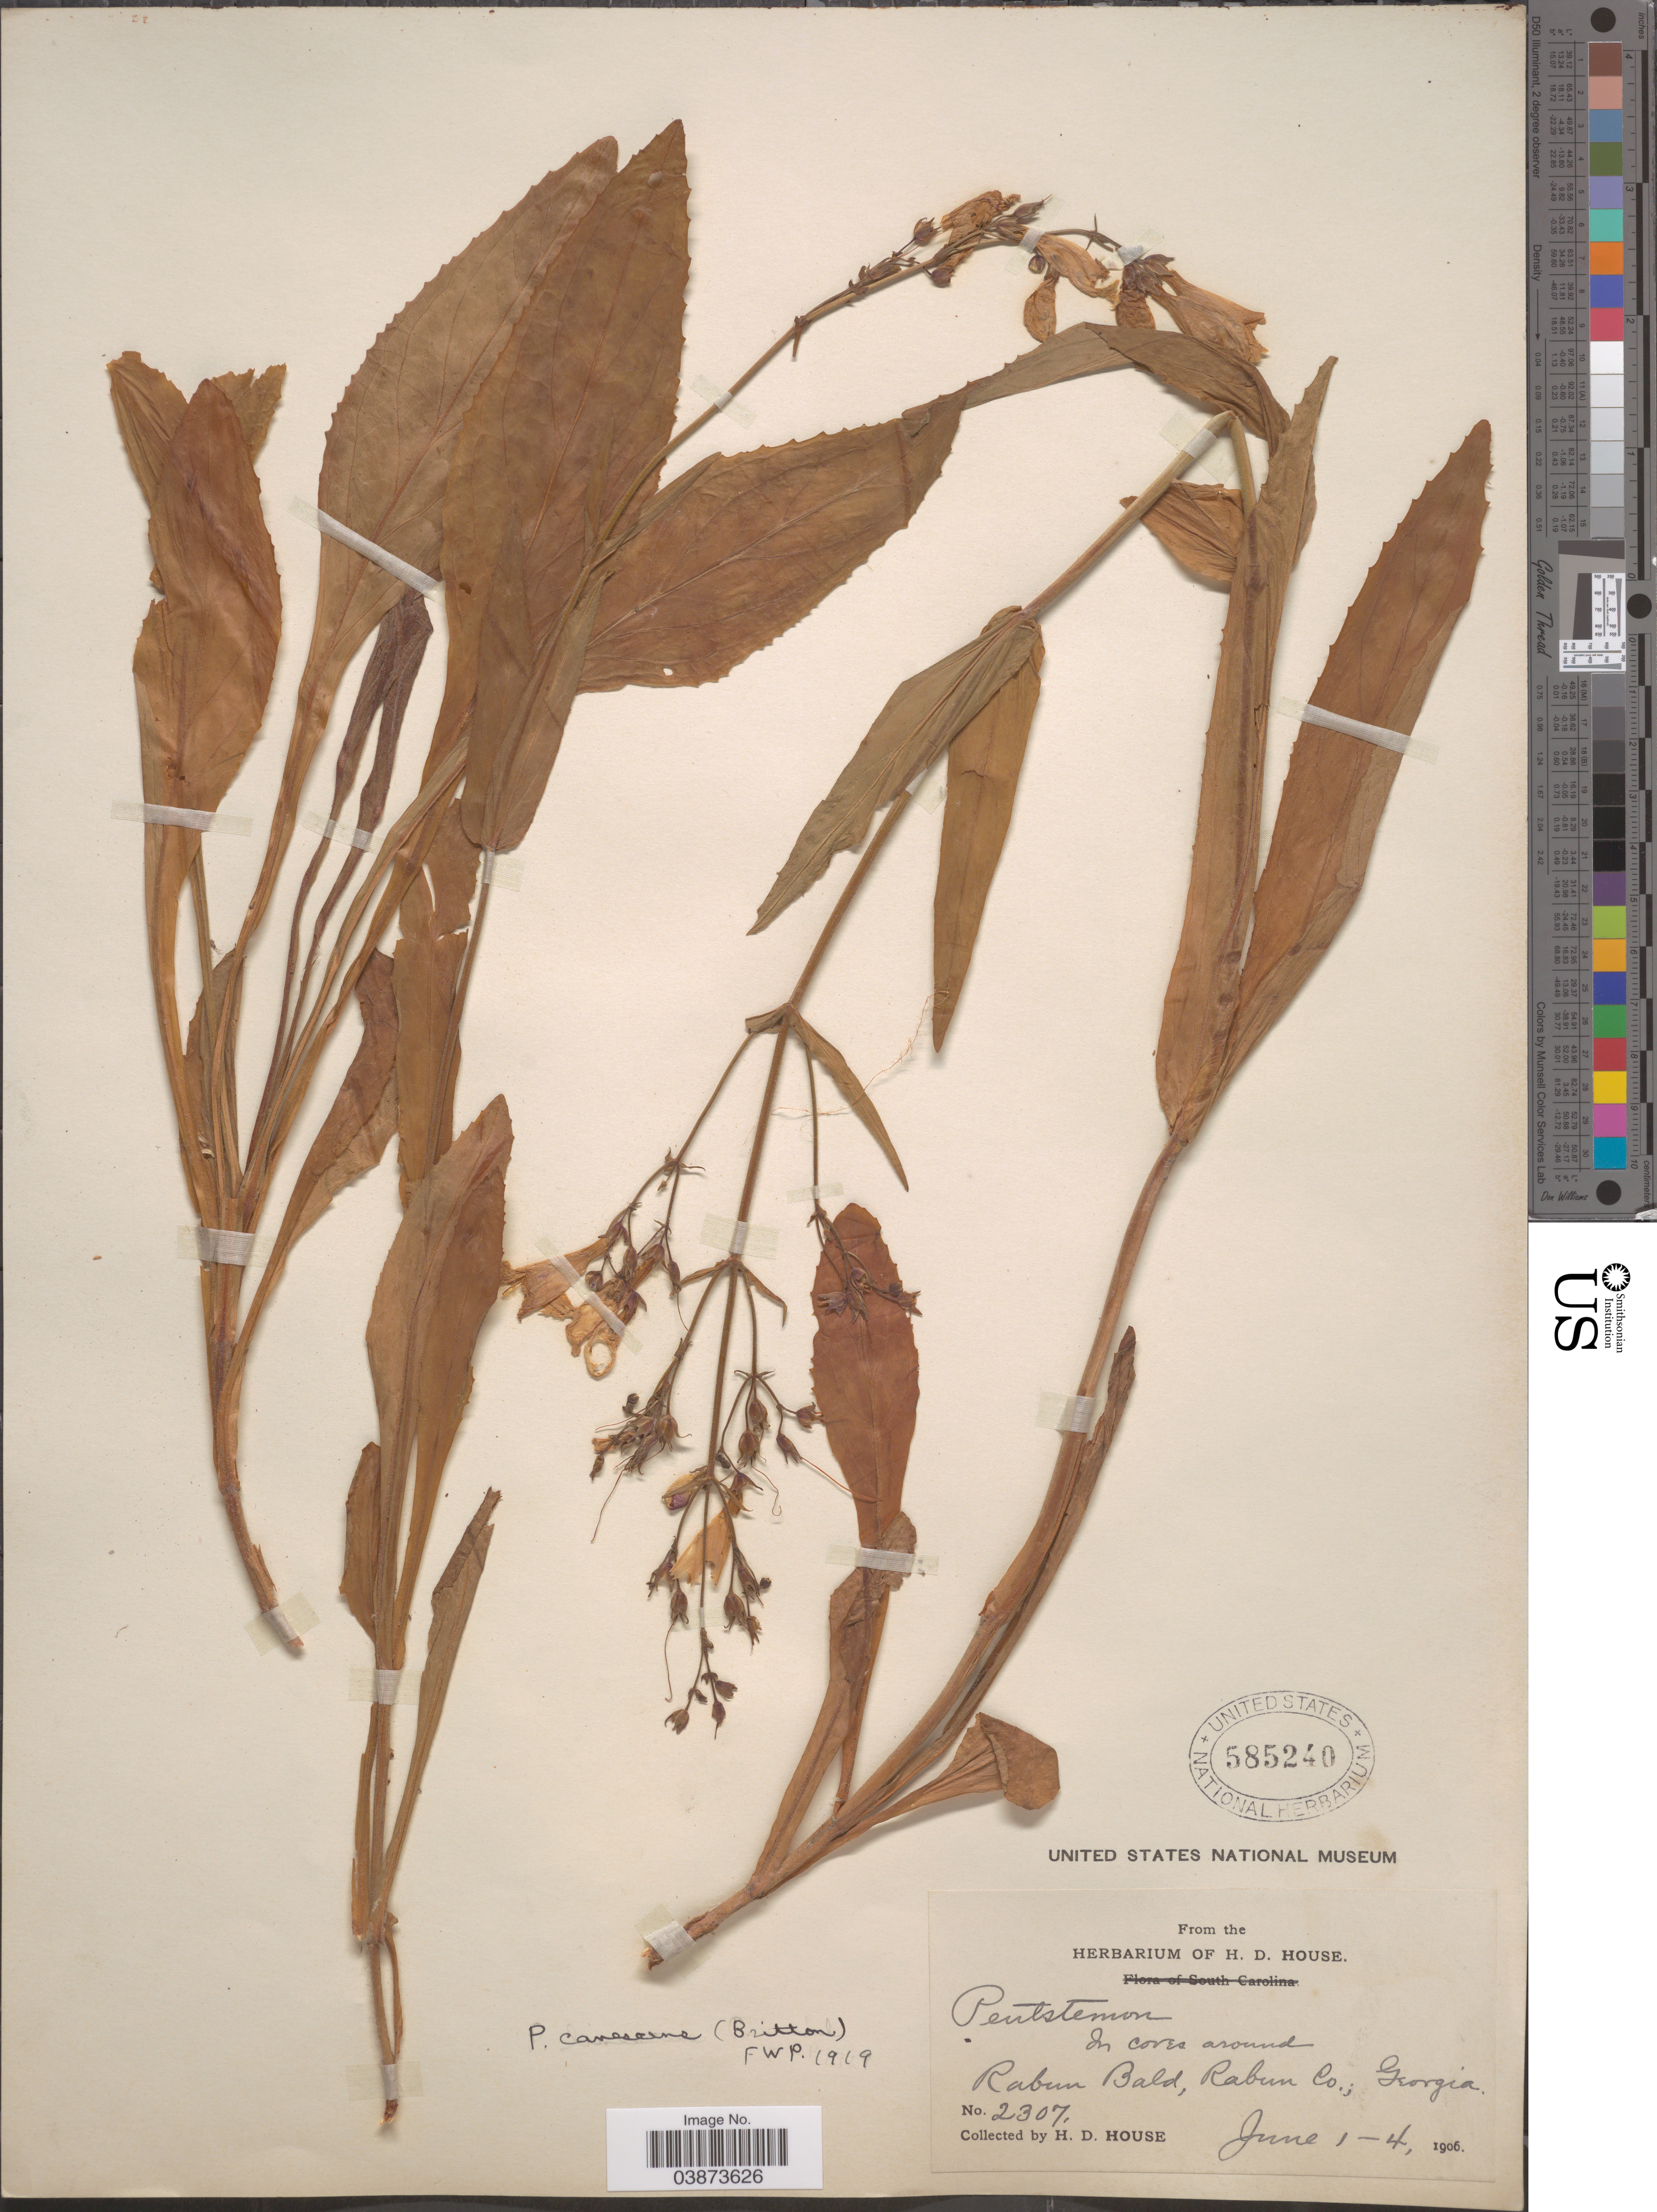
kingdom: Plantae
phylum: Tracheophyta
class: Magnoliopsida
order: Lamiales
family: Plantaginaceae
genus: Penstemon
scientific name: Penstemon canescens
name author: L.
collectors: H. D. House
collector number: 2307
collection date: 1906-06-01/1906-06-04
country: United States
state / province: Georgia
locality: In coves around Rabun Bald, Rabun Co.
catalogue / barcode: US 585240